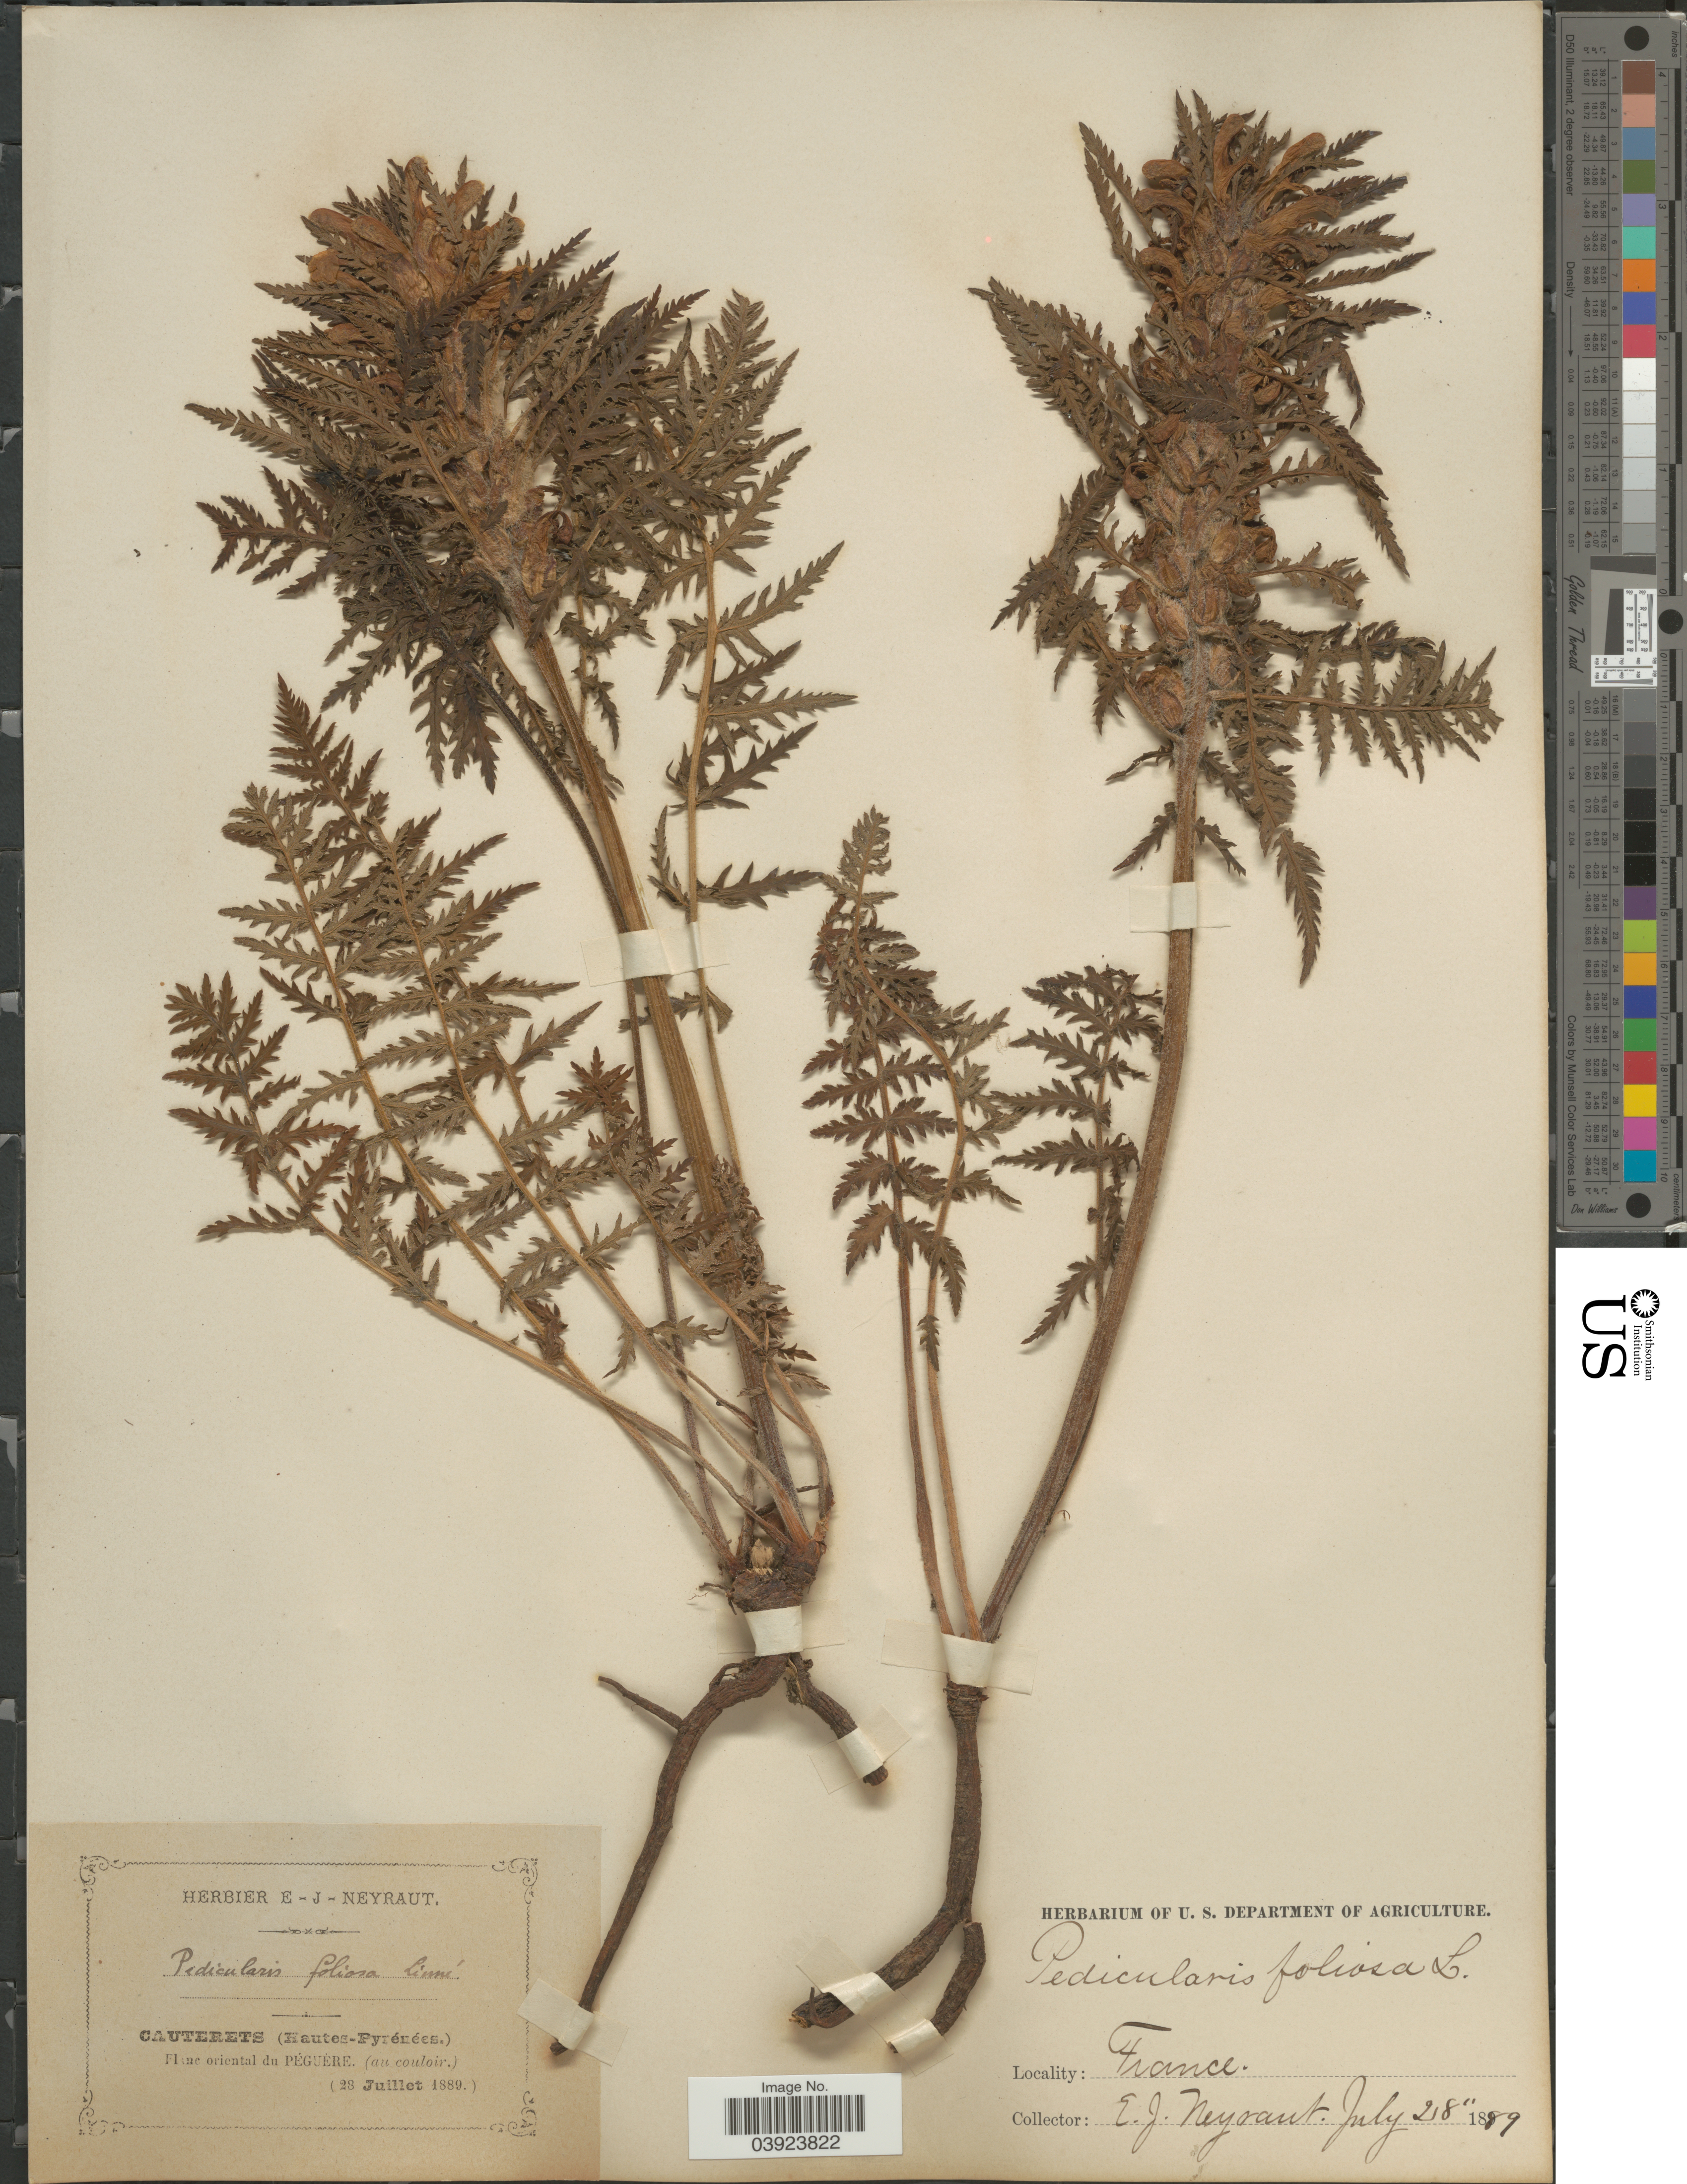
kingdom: Plantae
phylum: Tracheophyta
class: Magnoliopsida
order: Lamiales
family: Orobanchaceae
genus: Pedicularis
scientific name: Pedicularis foliosa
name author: L.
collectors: E. Neyraut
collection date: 1889-07-28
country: France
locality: Cauterets (Hautes-Pyrénées.). Flanc oriental du Péguére.